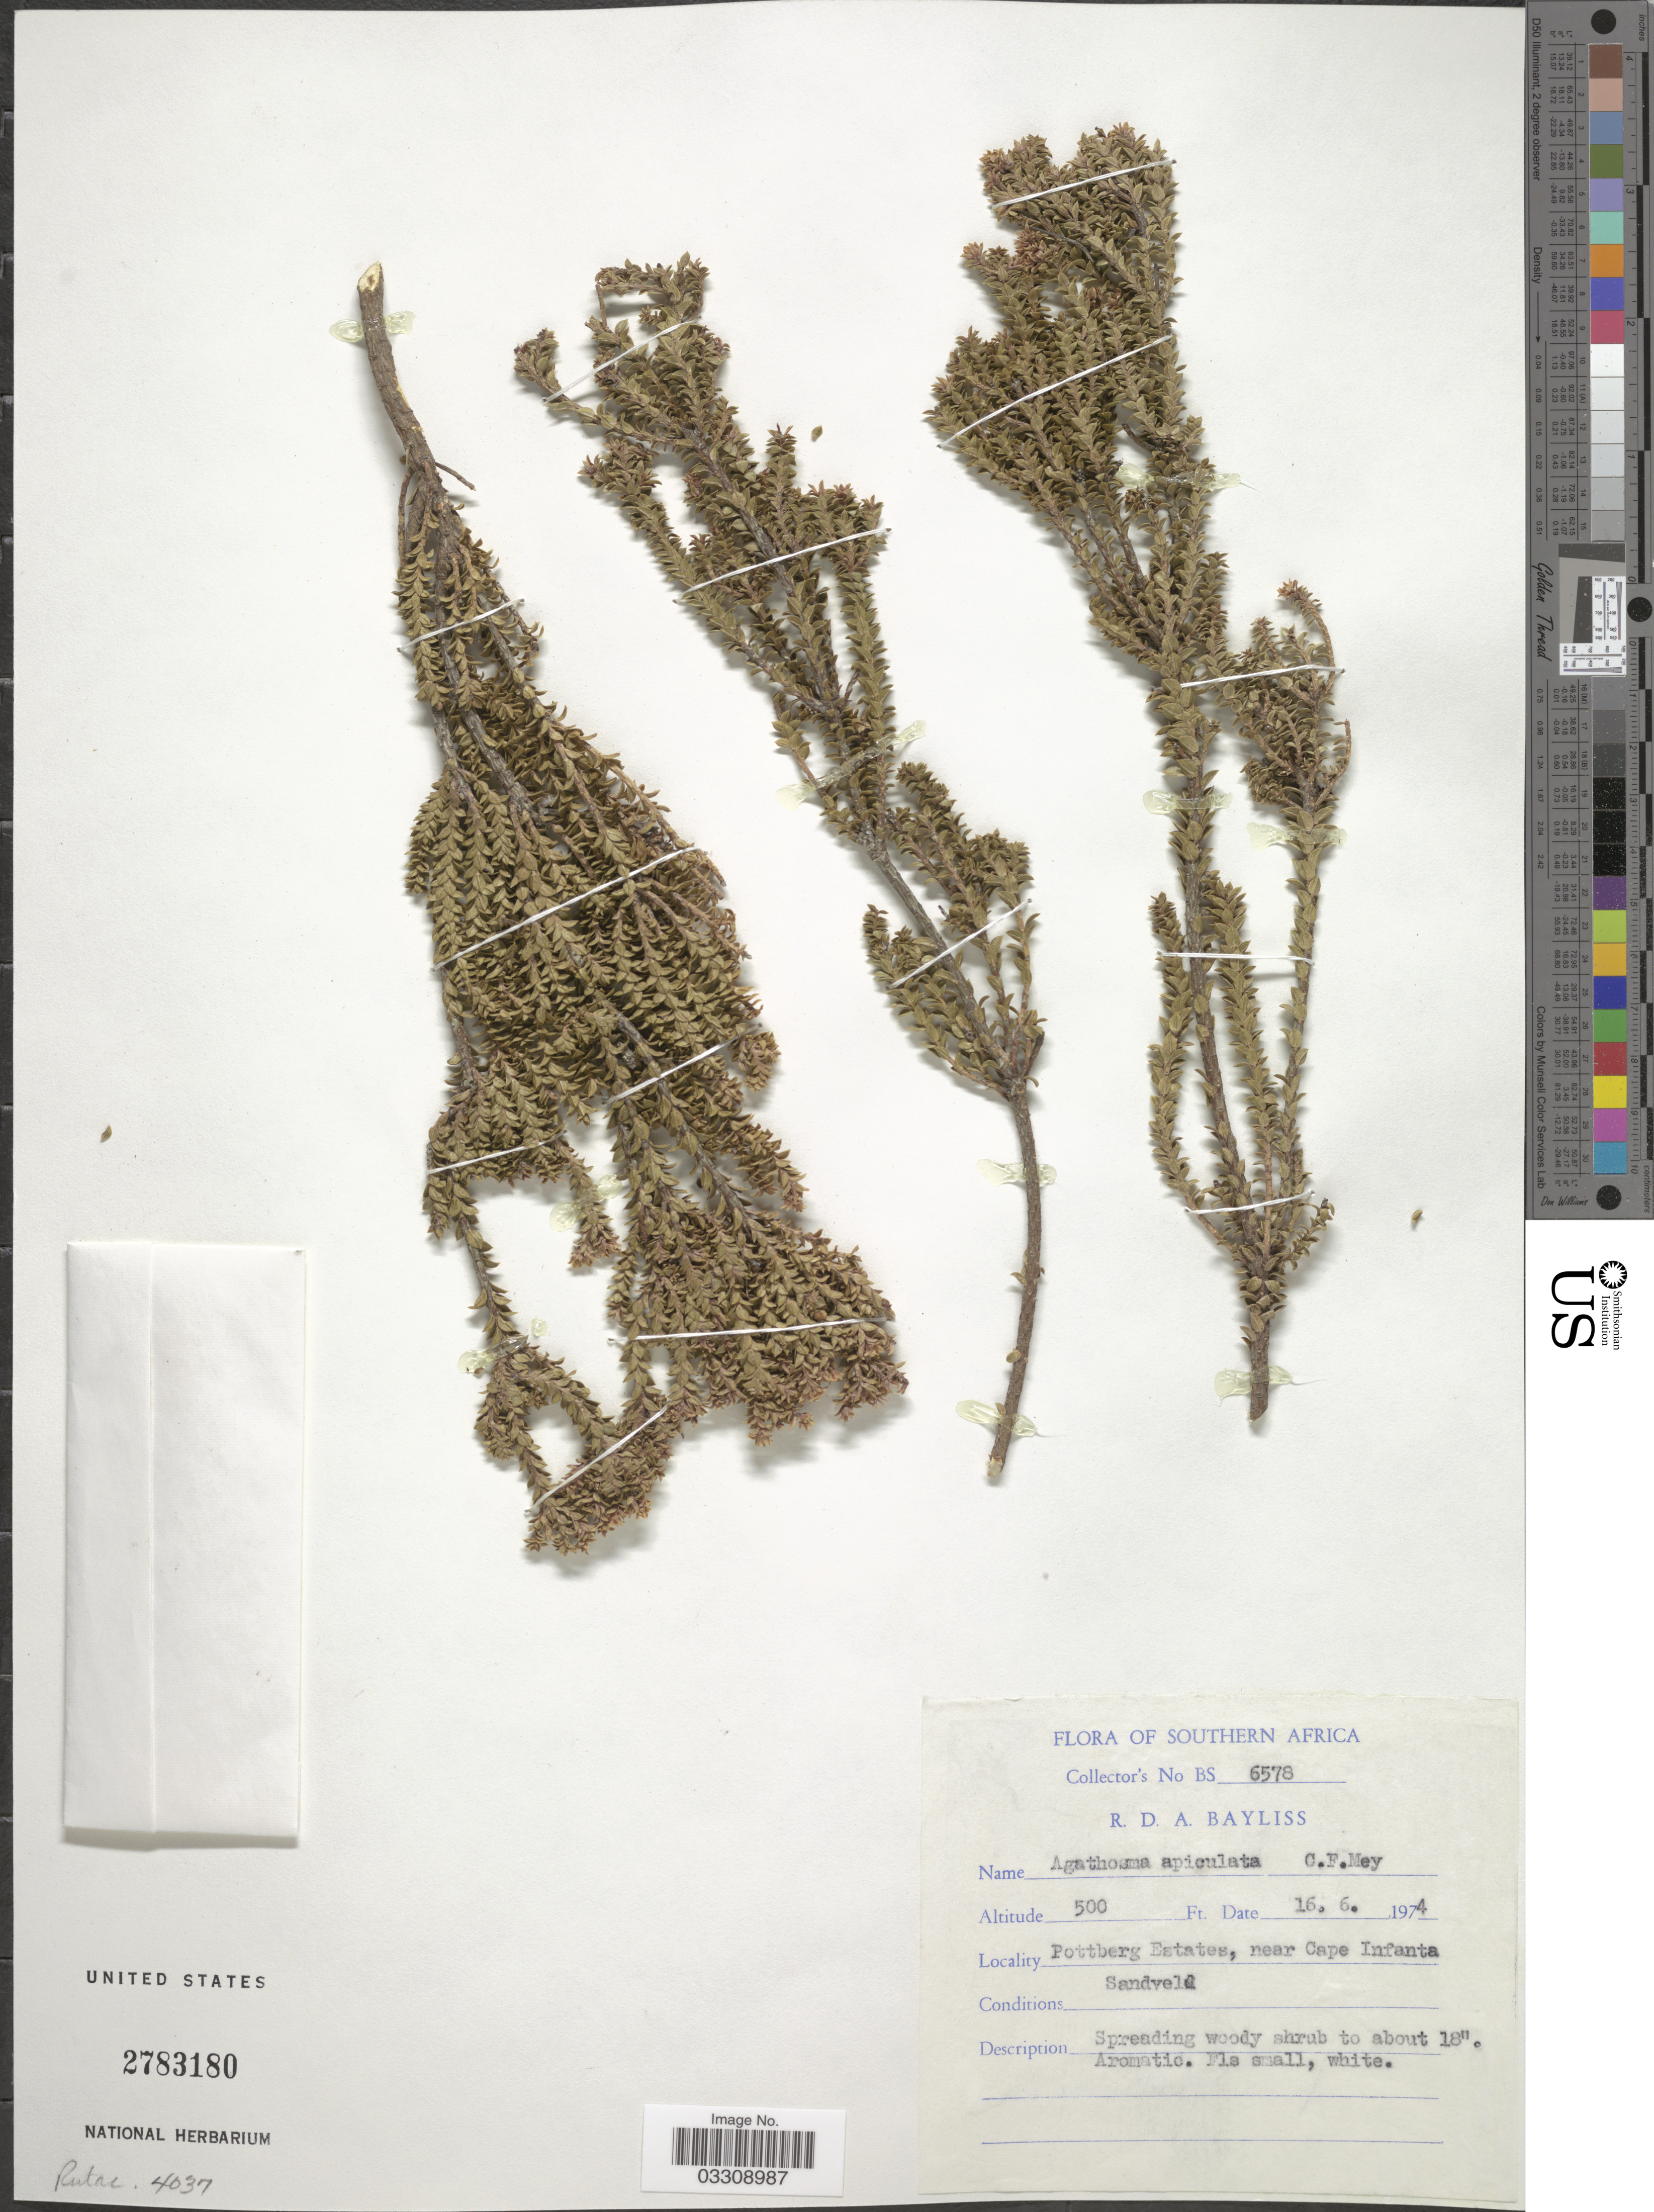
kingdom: Plantae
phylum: Tracheophyta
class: Magnoliopsida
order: Sapindales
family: Rutaceae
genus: Agathosma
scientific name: Agathosma apiculata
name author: E. Mey. ex Bartl. & H.L. Wendl.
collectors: R. Bayliss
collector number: BS6578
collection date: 1974-06-16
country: South Africa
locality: Southern Africa, Pottberg Estates, near Cape Infanta, Sandveld.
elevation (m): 152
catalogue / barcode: US 2783180